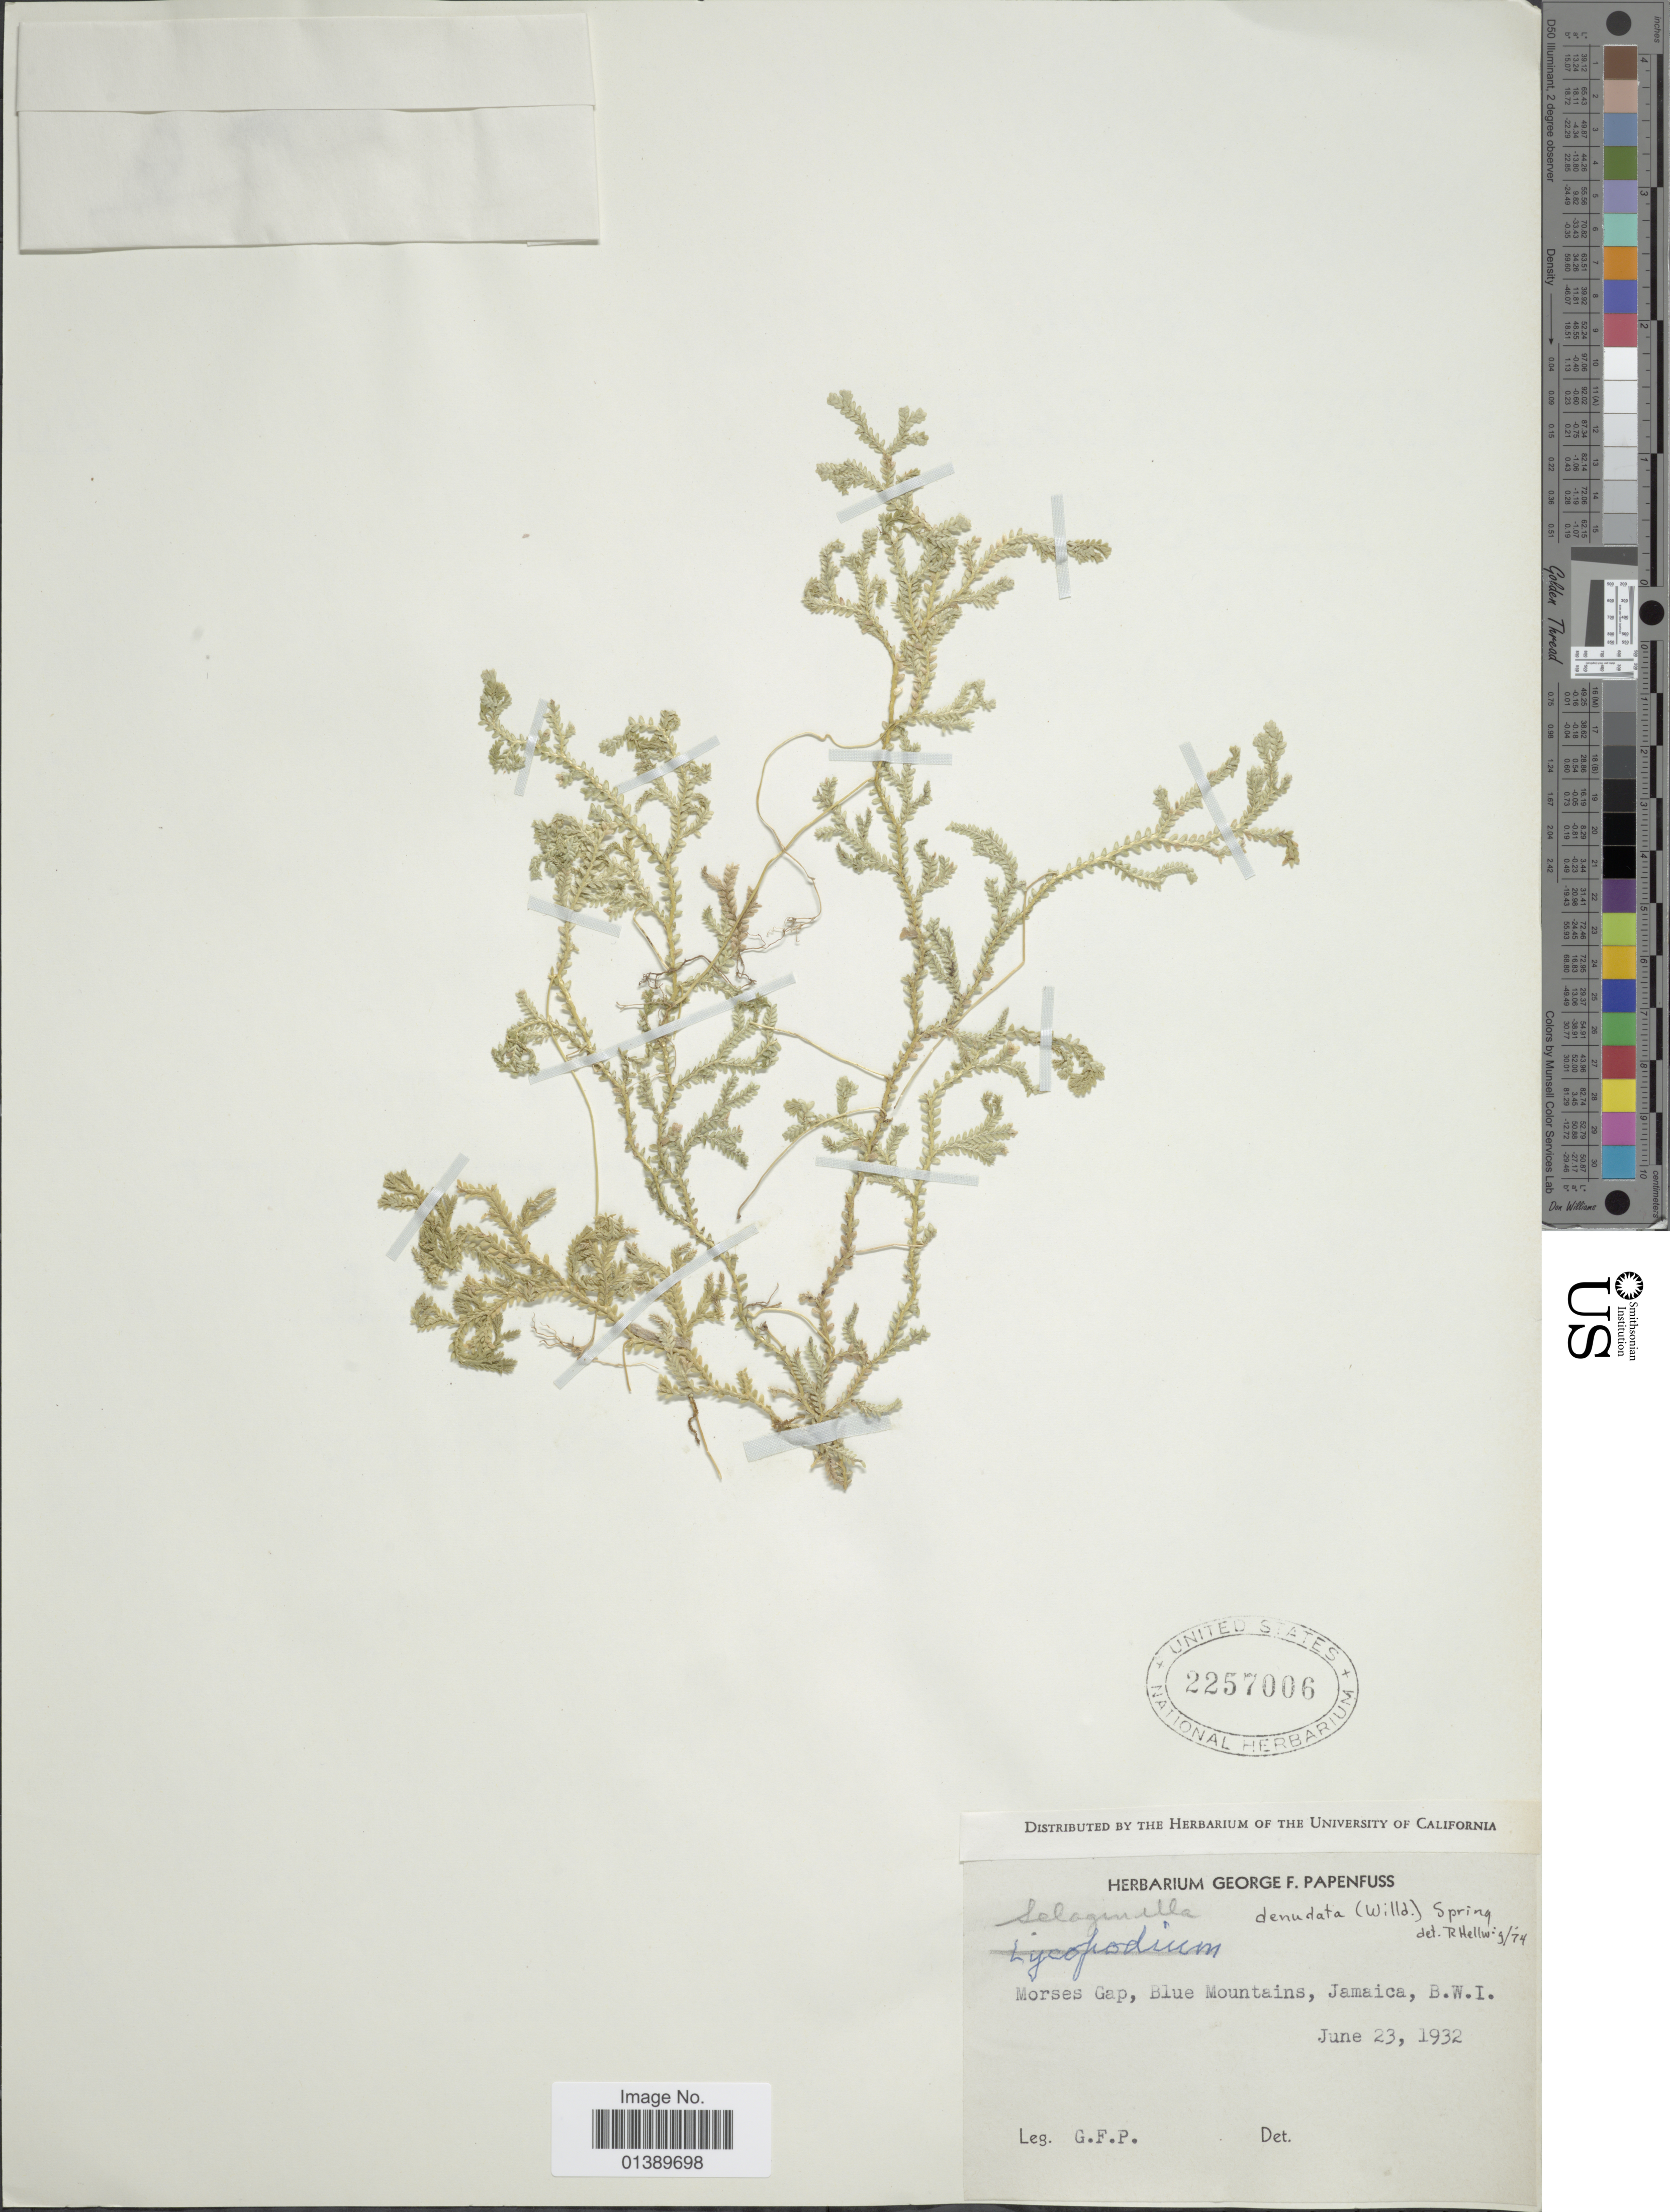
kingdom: Plantae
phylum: Tracheophyta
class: Lycopodiopsida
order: Selaginellales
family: Selaginellaceae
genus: Selaginella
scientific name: Selaginella denudata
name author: (Willd.) Spring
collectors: G. Papenfuss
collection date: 1932-06-23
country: Jamaica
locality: Morses Gap, Blue Mountains, B.W.I.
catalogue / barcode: US 2257006